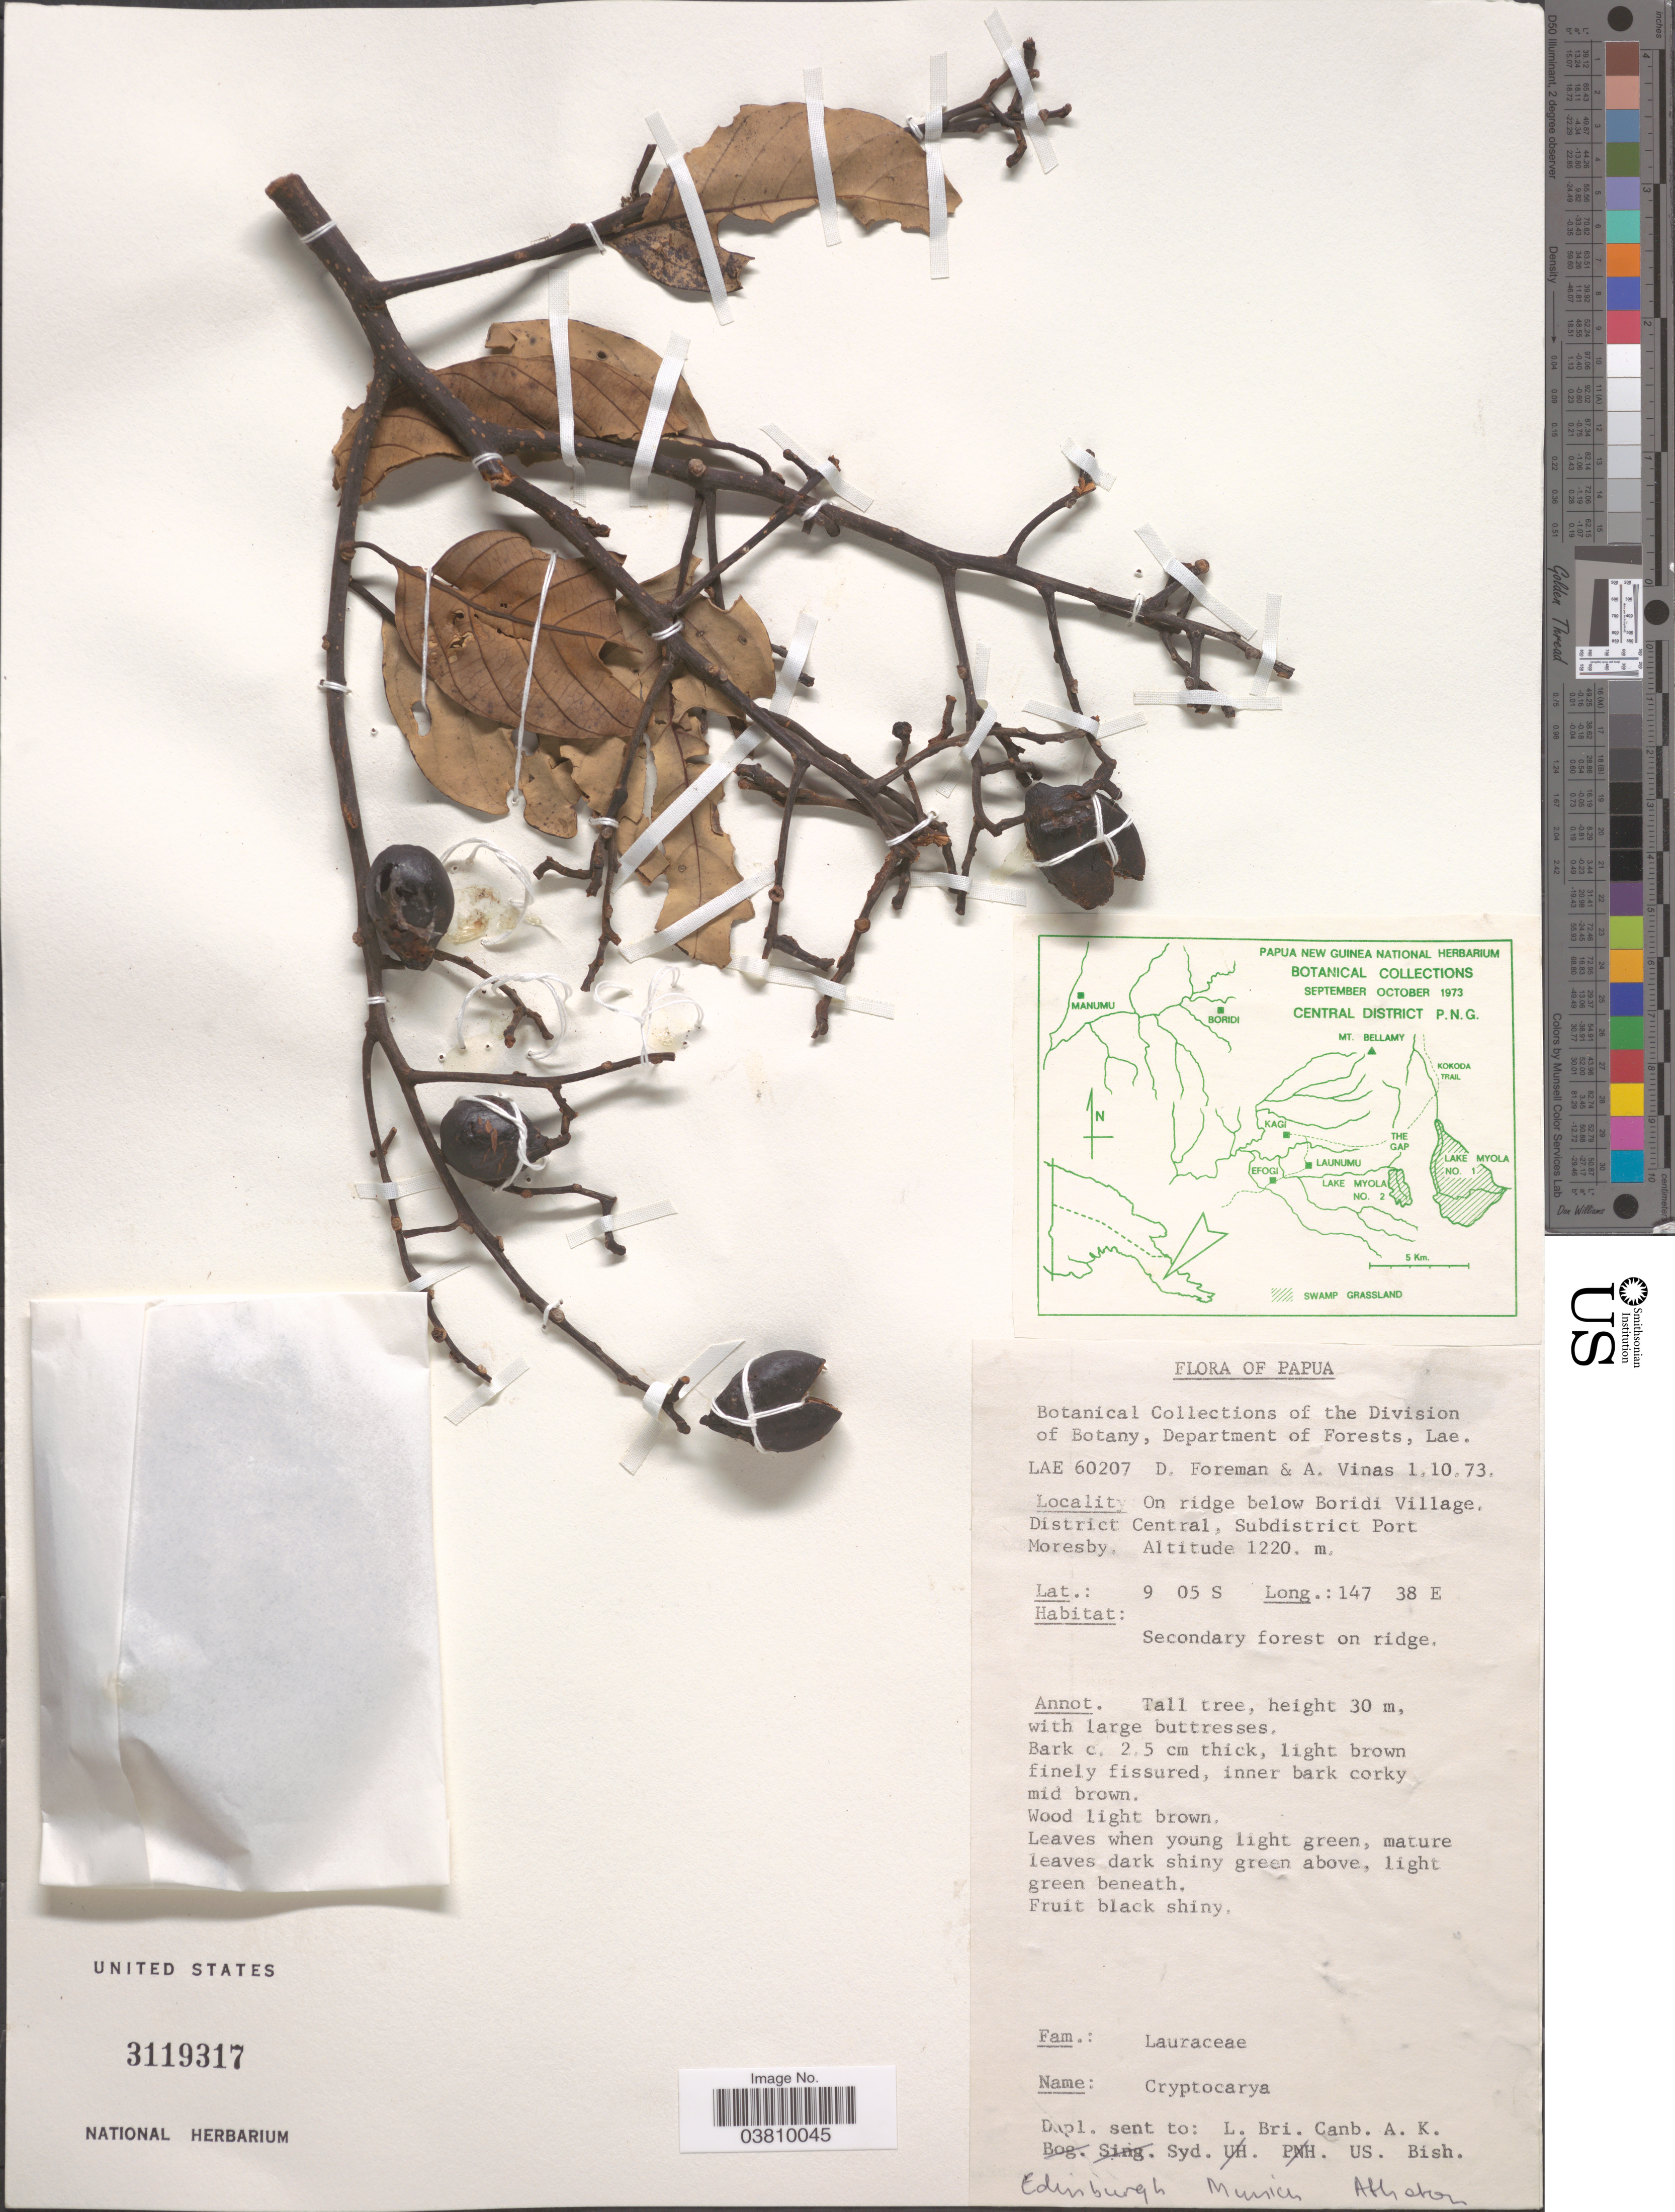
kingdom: Plantae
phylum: Tracheophyta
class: Magnoliopsida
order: Laurales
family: Lauraceae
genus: Cryptocarya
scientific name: Cryptocarya sp.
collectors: D. Foreman & A. Vinas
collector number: LAE60207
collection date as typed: Transcribed d/m/y: 1/10/73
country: Papua New Guinea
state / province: Central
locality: Papua. On ridge below Boridi Village, District Central, Subdistrict Port Moresby.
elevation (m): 1220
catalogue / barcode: US 3119317